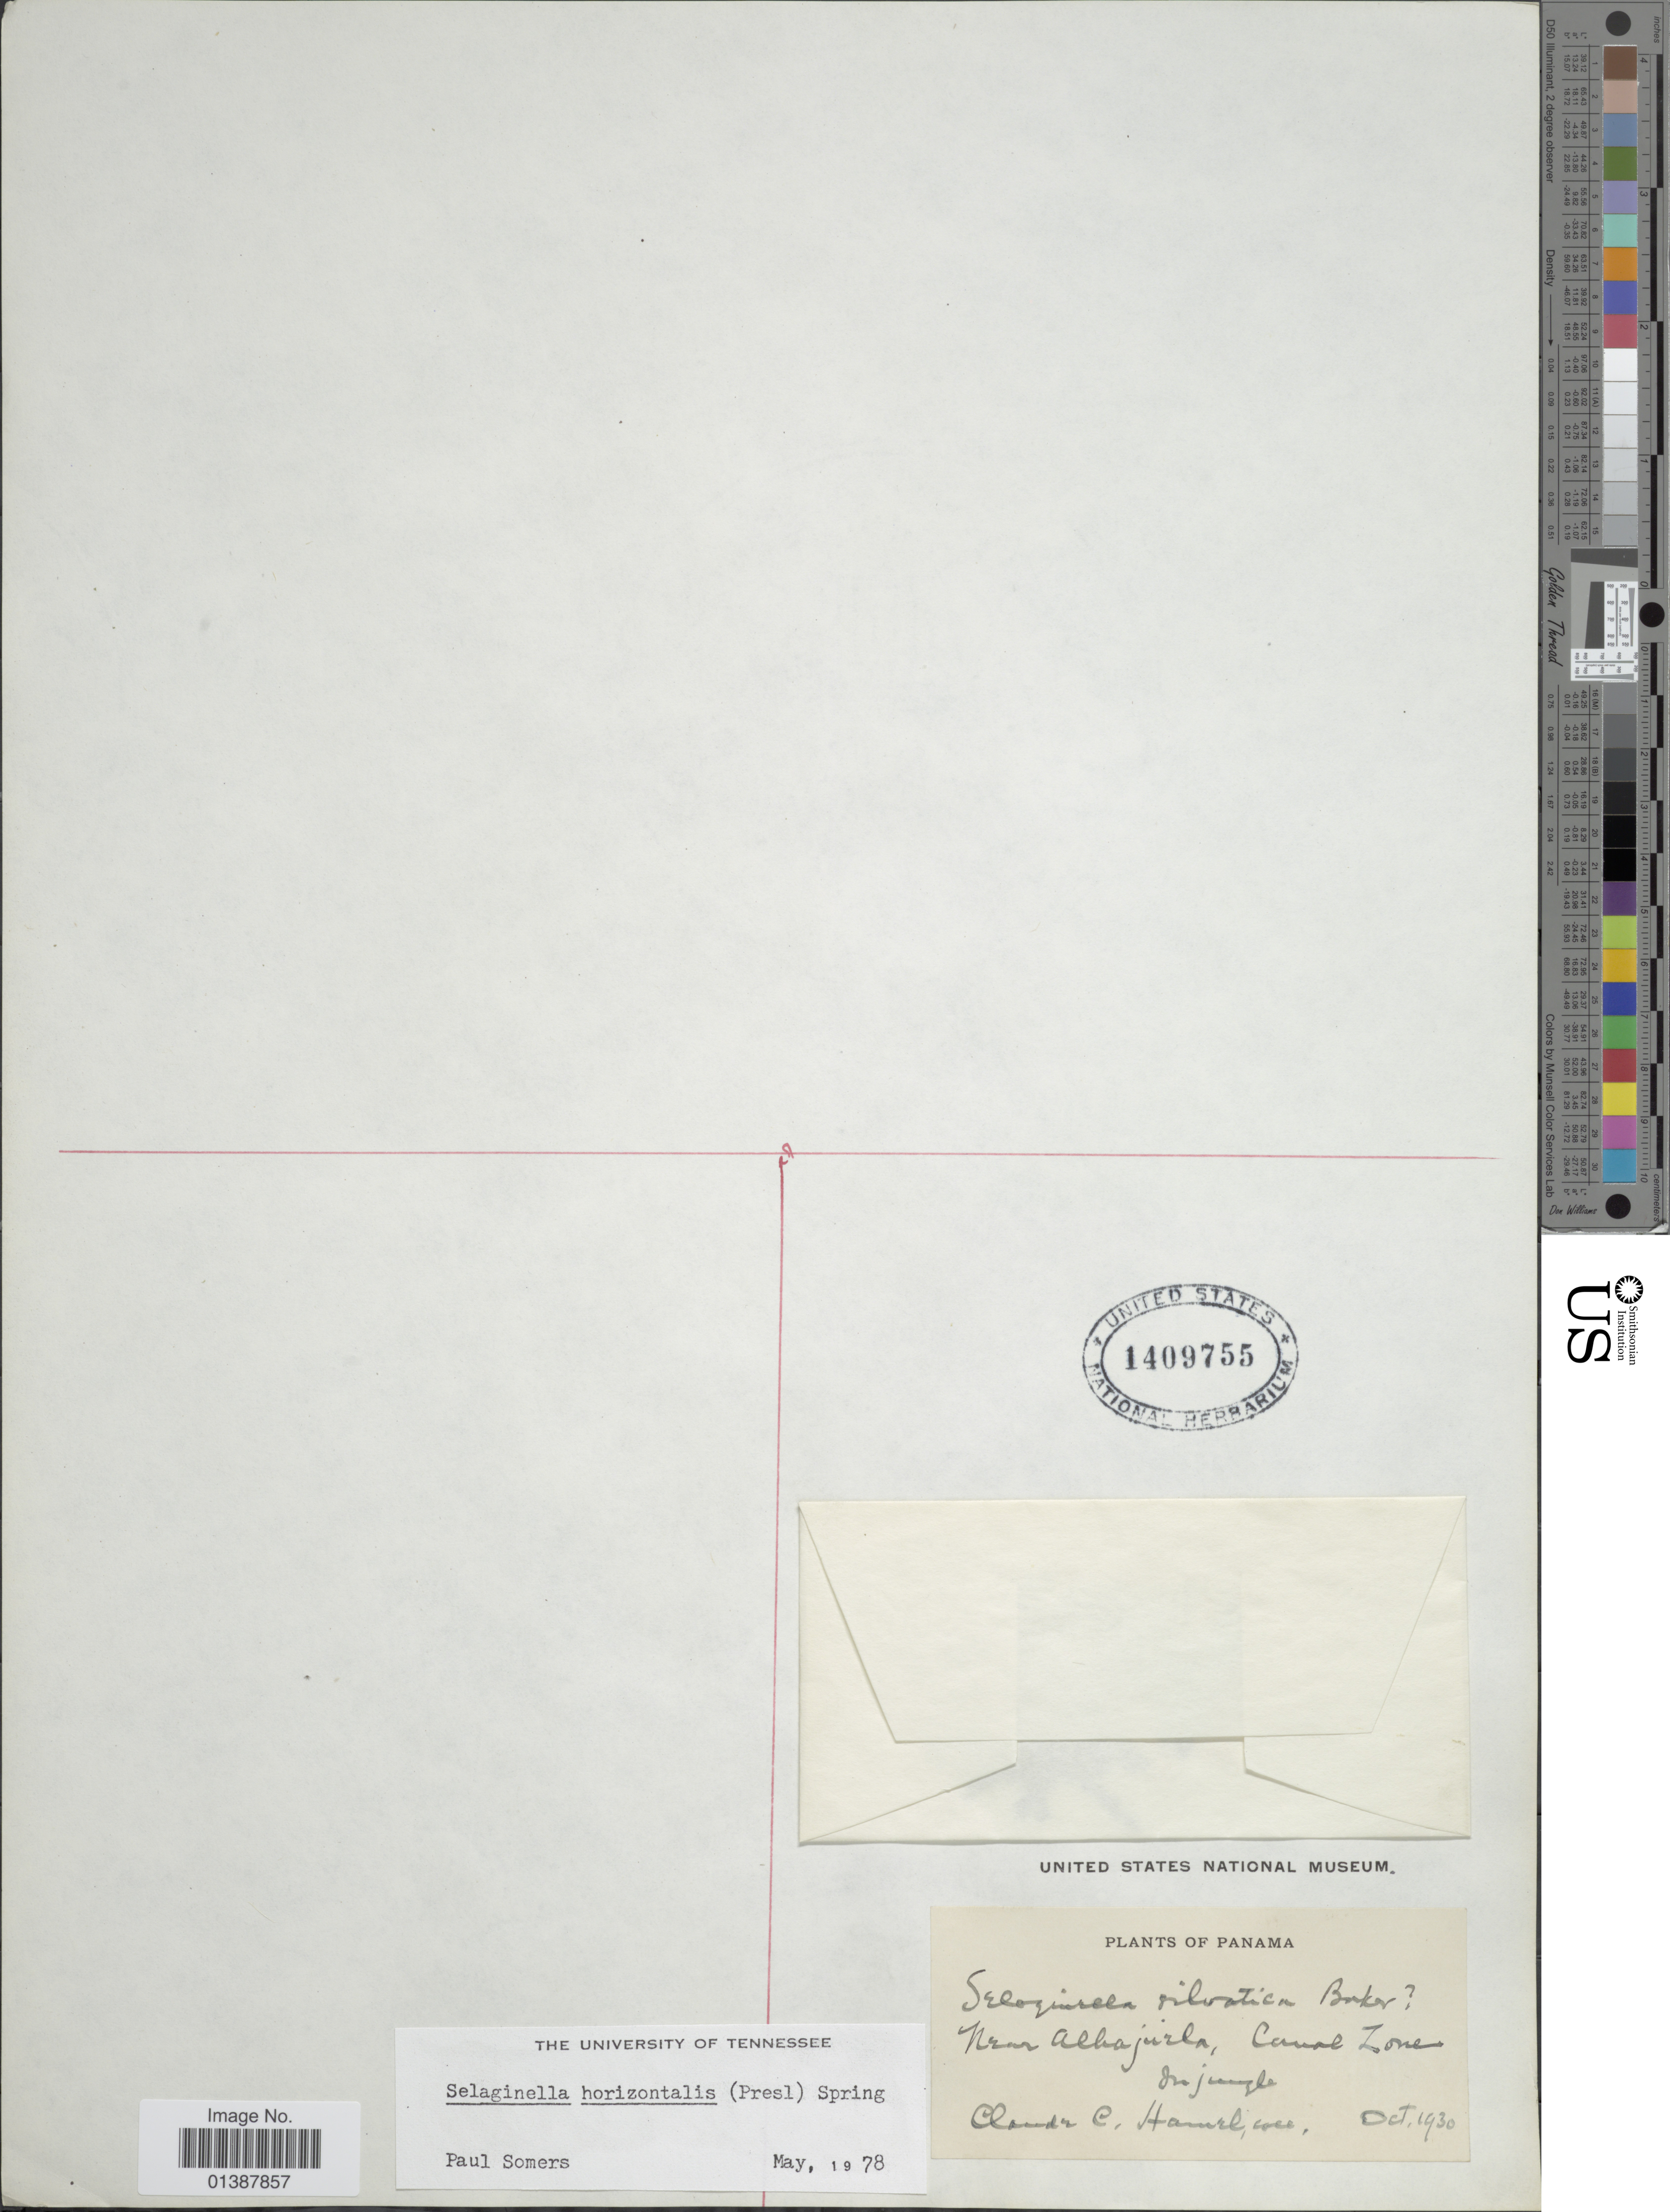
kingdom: Plantae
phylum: Tracheophyta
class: Lycopodiopsida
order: Selaginellales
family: Selaginellaceae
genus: Selaginella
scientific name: Selaginella horizontalis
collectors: C. C. Hamel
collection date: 1930-10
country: Panama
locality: Near Alajuela, Canal Zone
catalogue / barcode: US 1409755